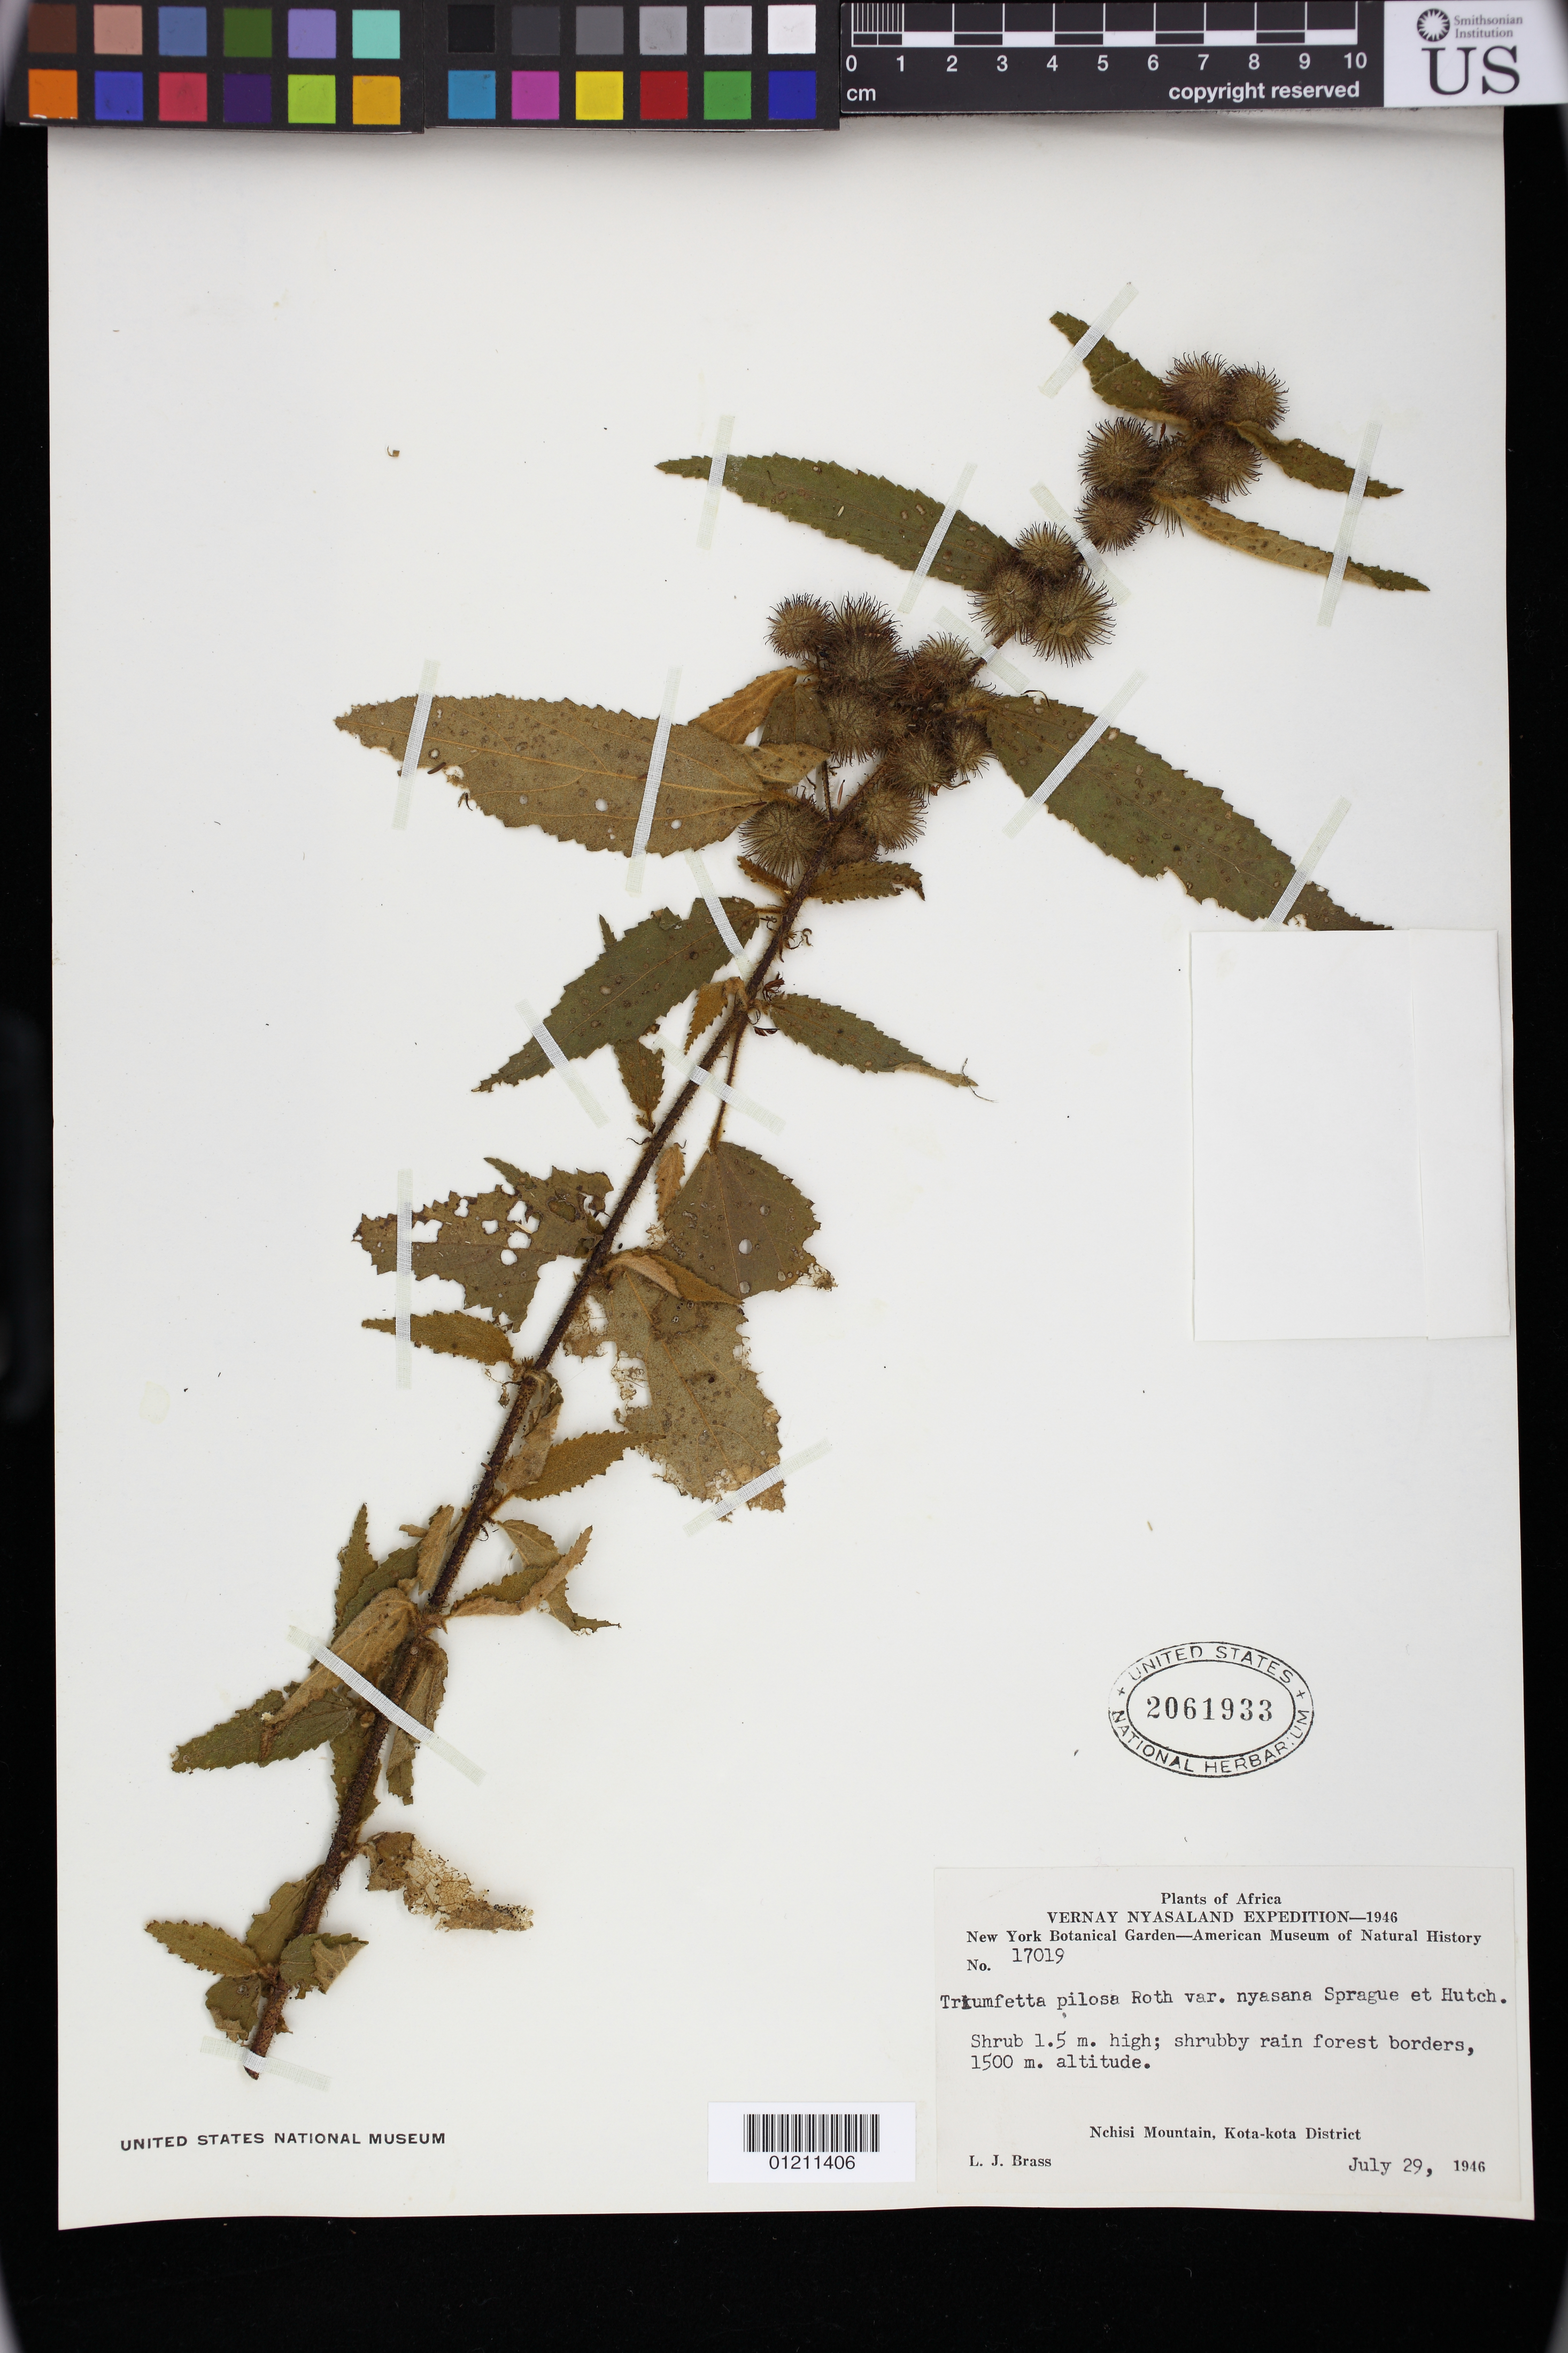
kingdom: Plantae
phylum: Tracheophyta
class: Magnoliopsida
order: Malvales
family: Malvaceae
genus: Triumfetta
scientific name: Triumfetta pilosa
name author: Roth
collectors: L. J. Brass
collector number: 17019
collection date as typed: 29 Jul 1946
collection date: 1946-07-29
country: Malawi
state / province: Central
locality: Nyasaland: Nchisi Mountain, Kota-kota District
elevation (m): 1500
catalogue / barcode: US 2061933